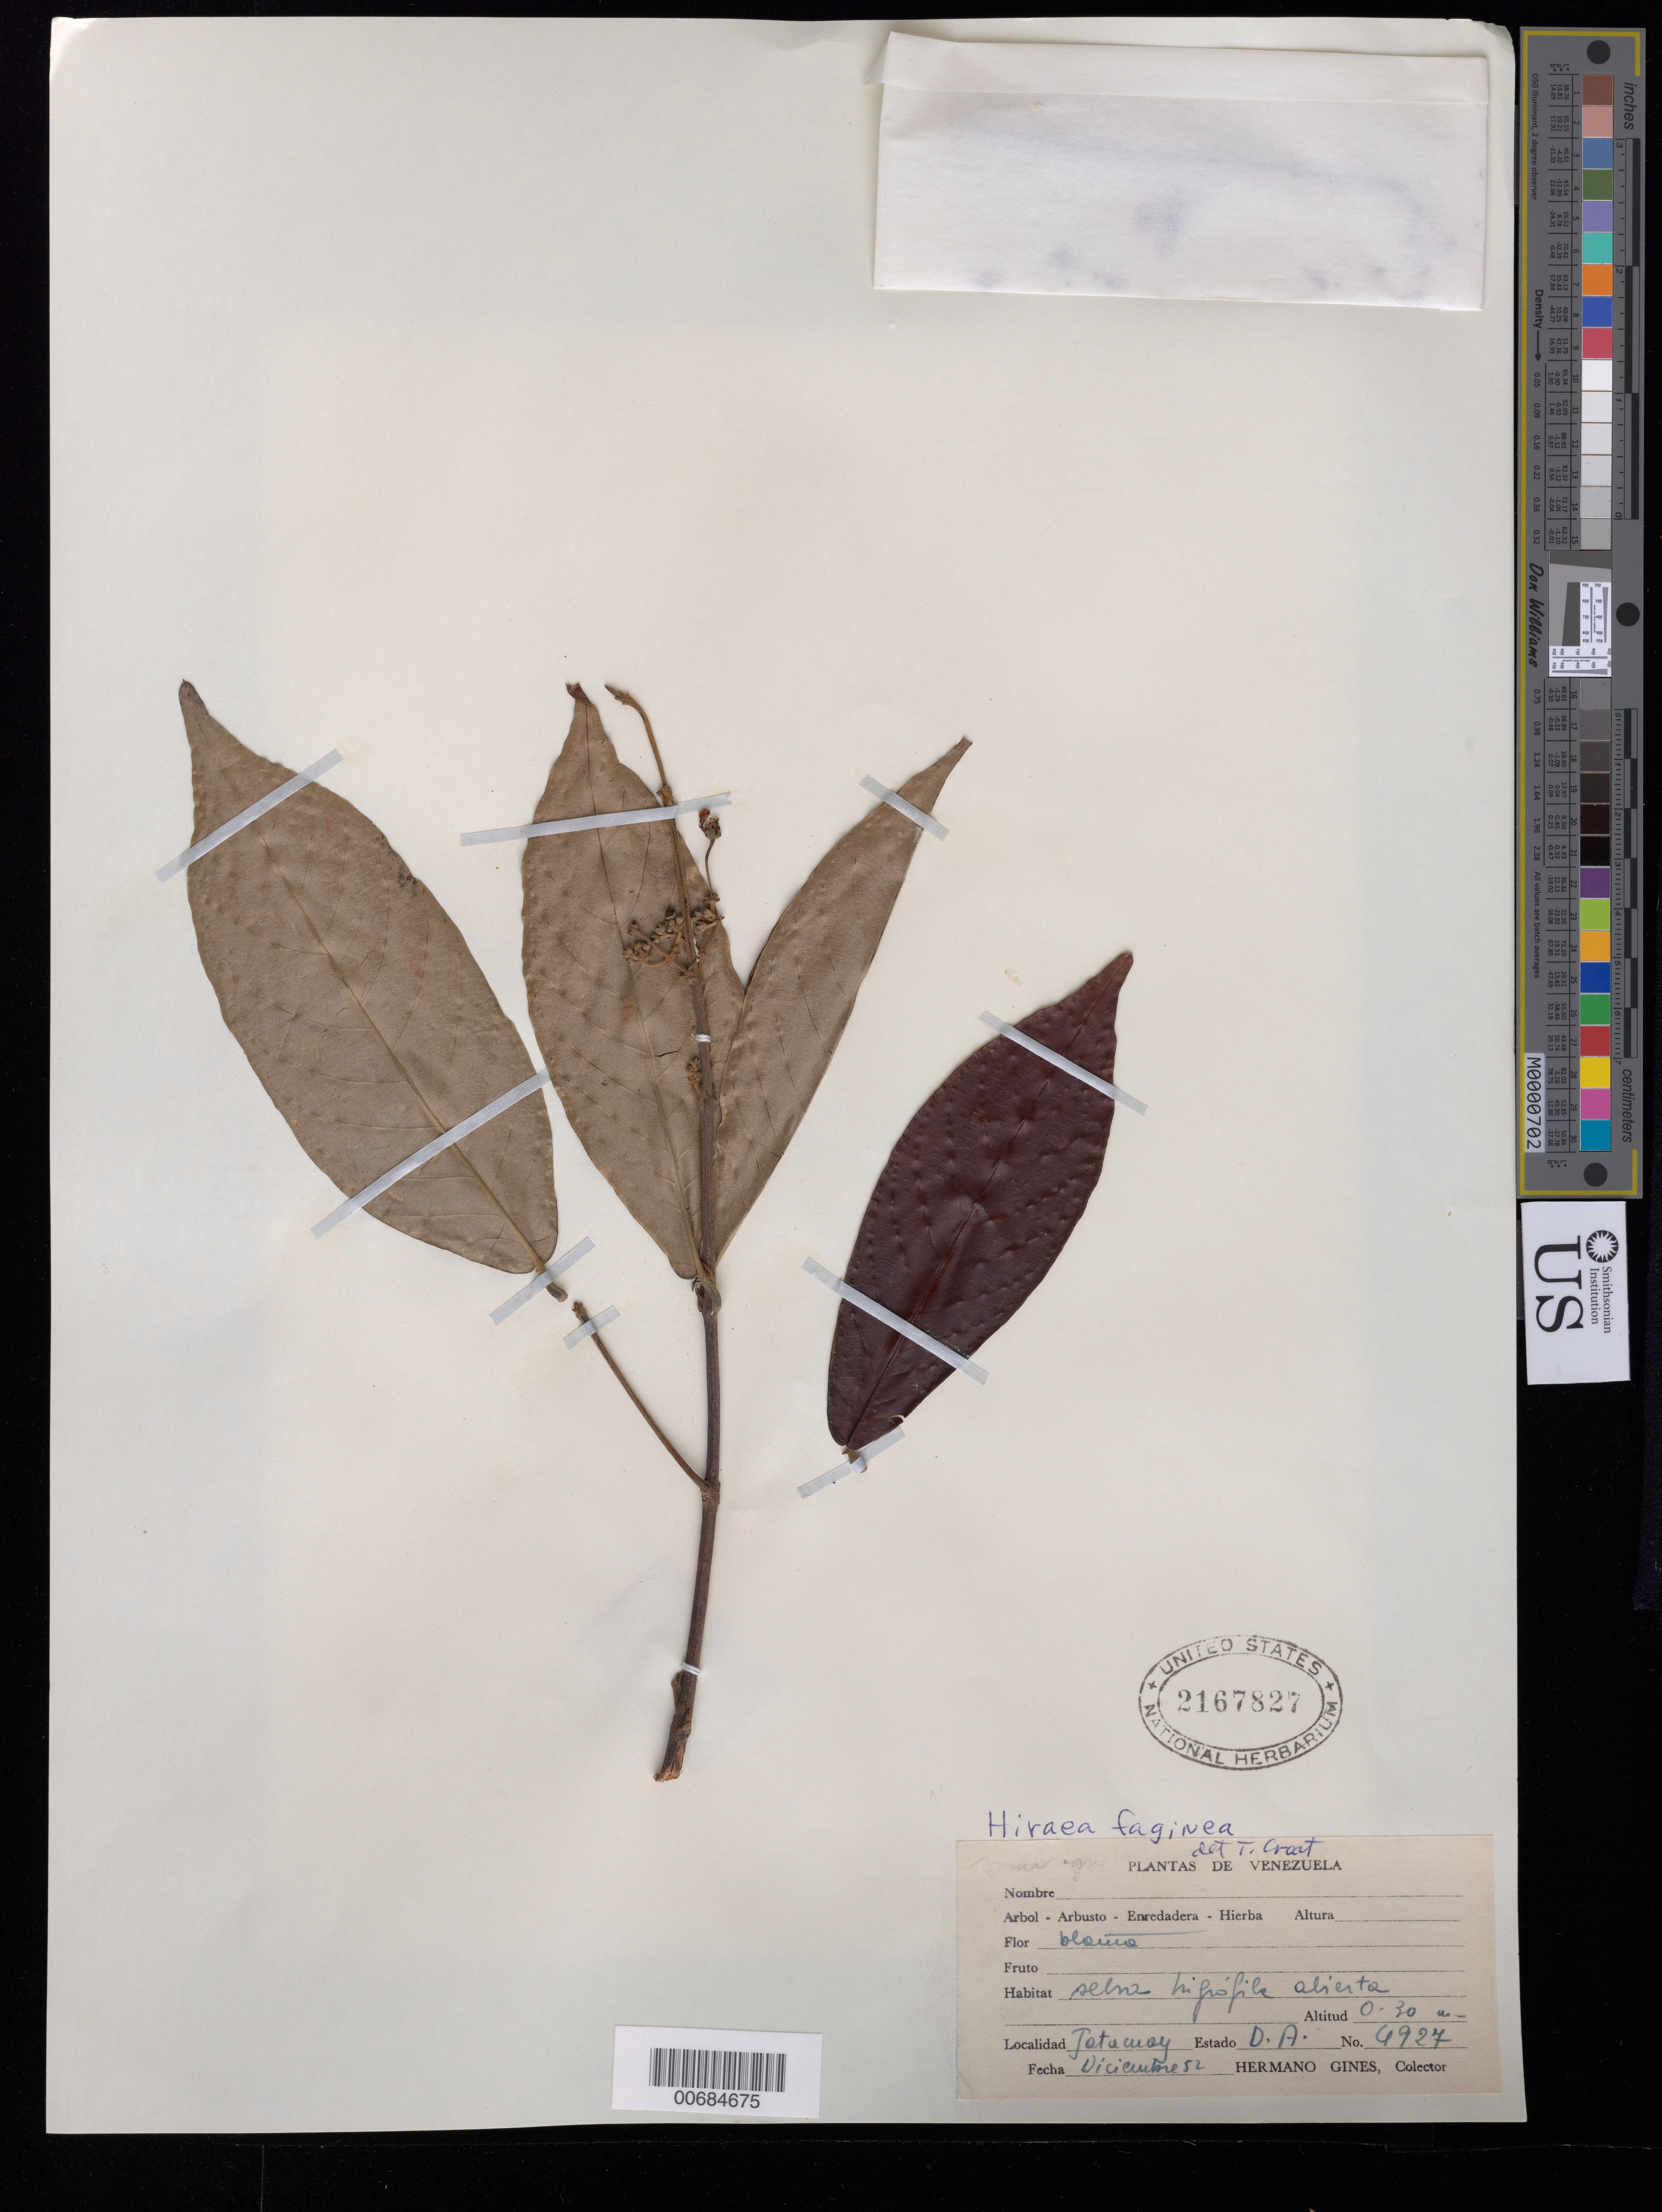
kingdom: Plantae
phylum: Tracheophyta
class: Magnoliopsida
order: Malpighiales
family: Malpighiaceae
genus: Hiraea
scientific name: Hiraea faginea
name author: (Sw.) Nied.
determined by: Croat, Thomas B., Missouri Botanical Garden (MO)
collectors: H. Gines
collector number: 4924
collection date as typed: Dec-52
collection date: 1952-12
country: Venezuela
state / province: Delta Amacuro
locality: Jotacuay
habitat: Selva higrofila abierta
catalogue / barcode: US 2167827